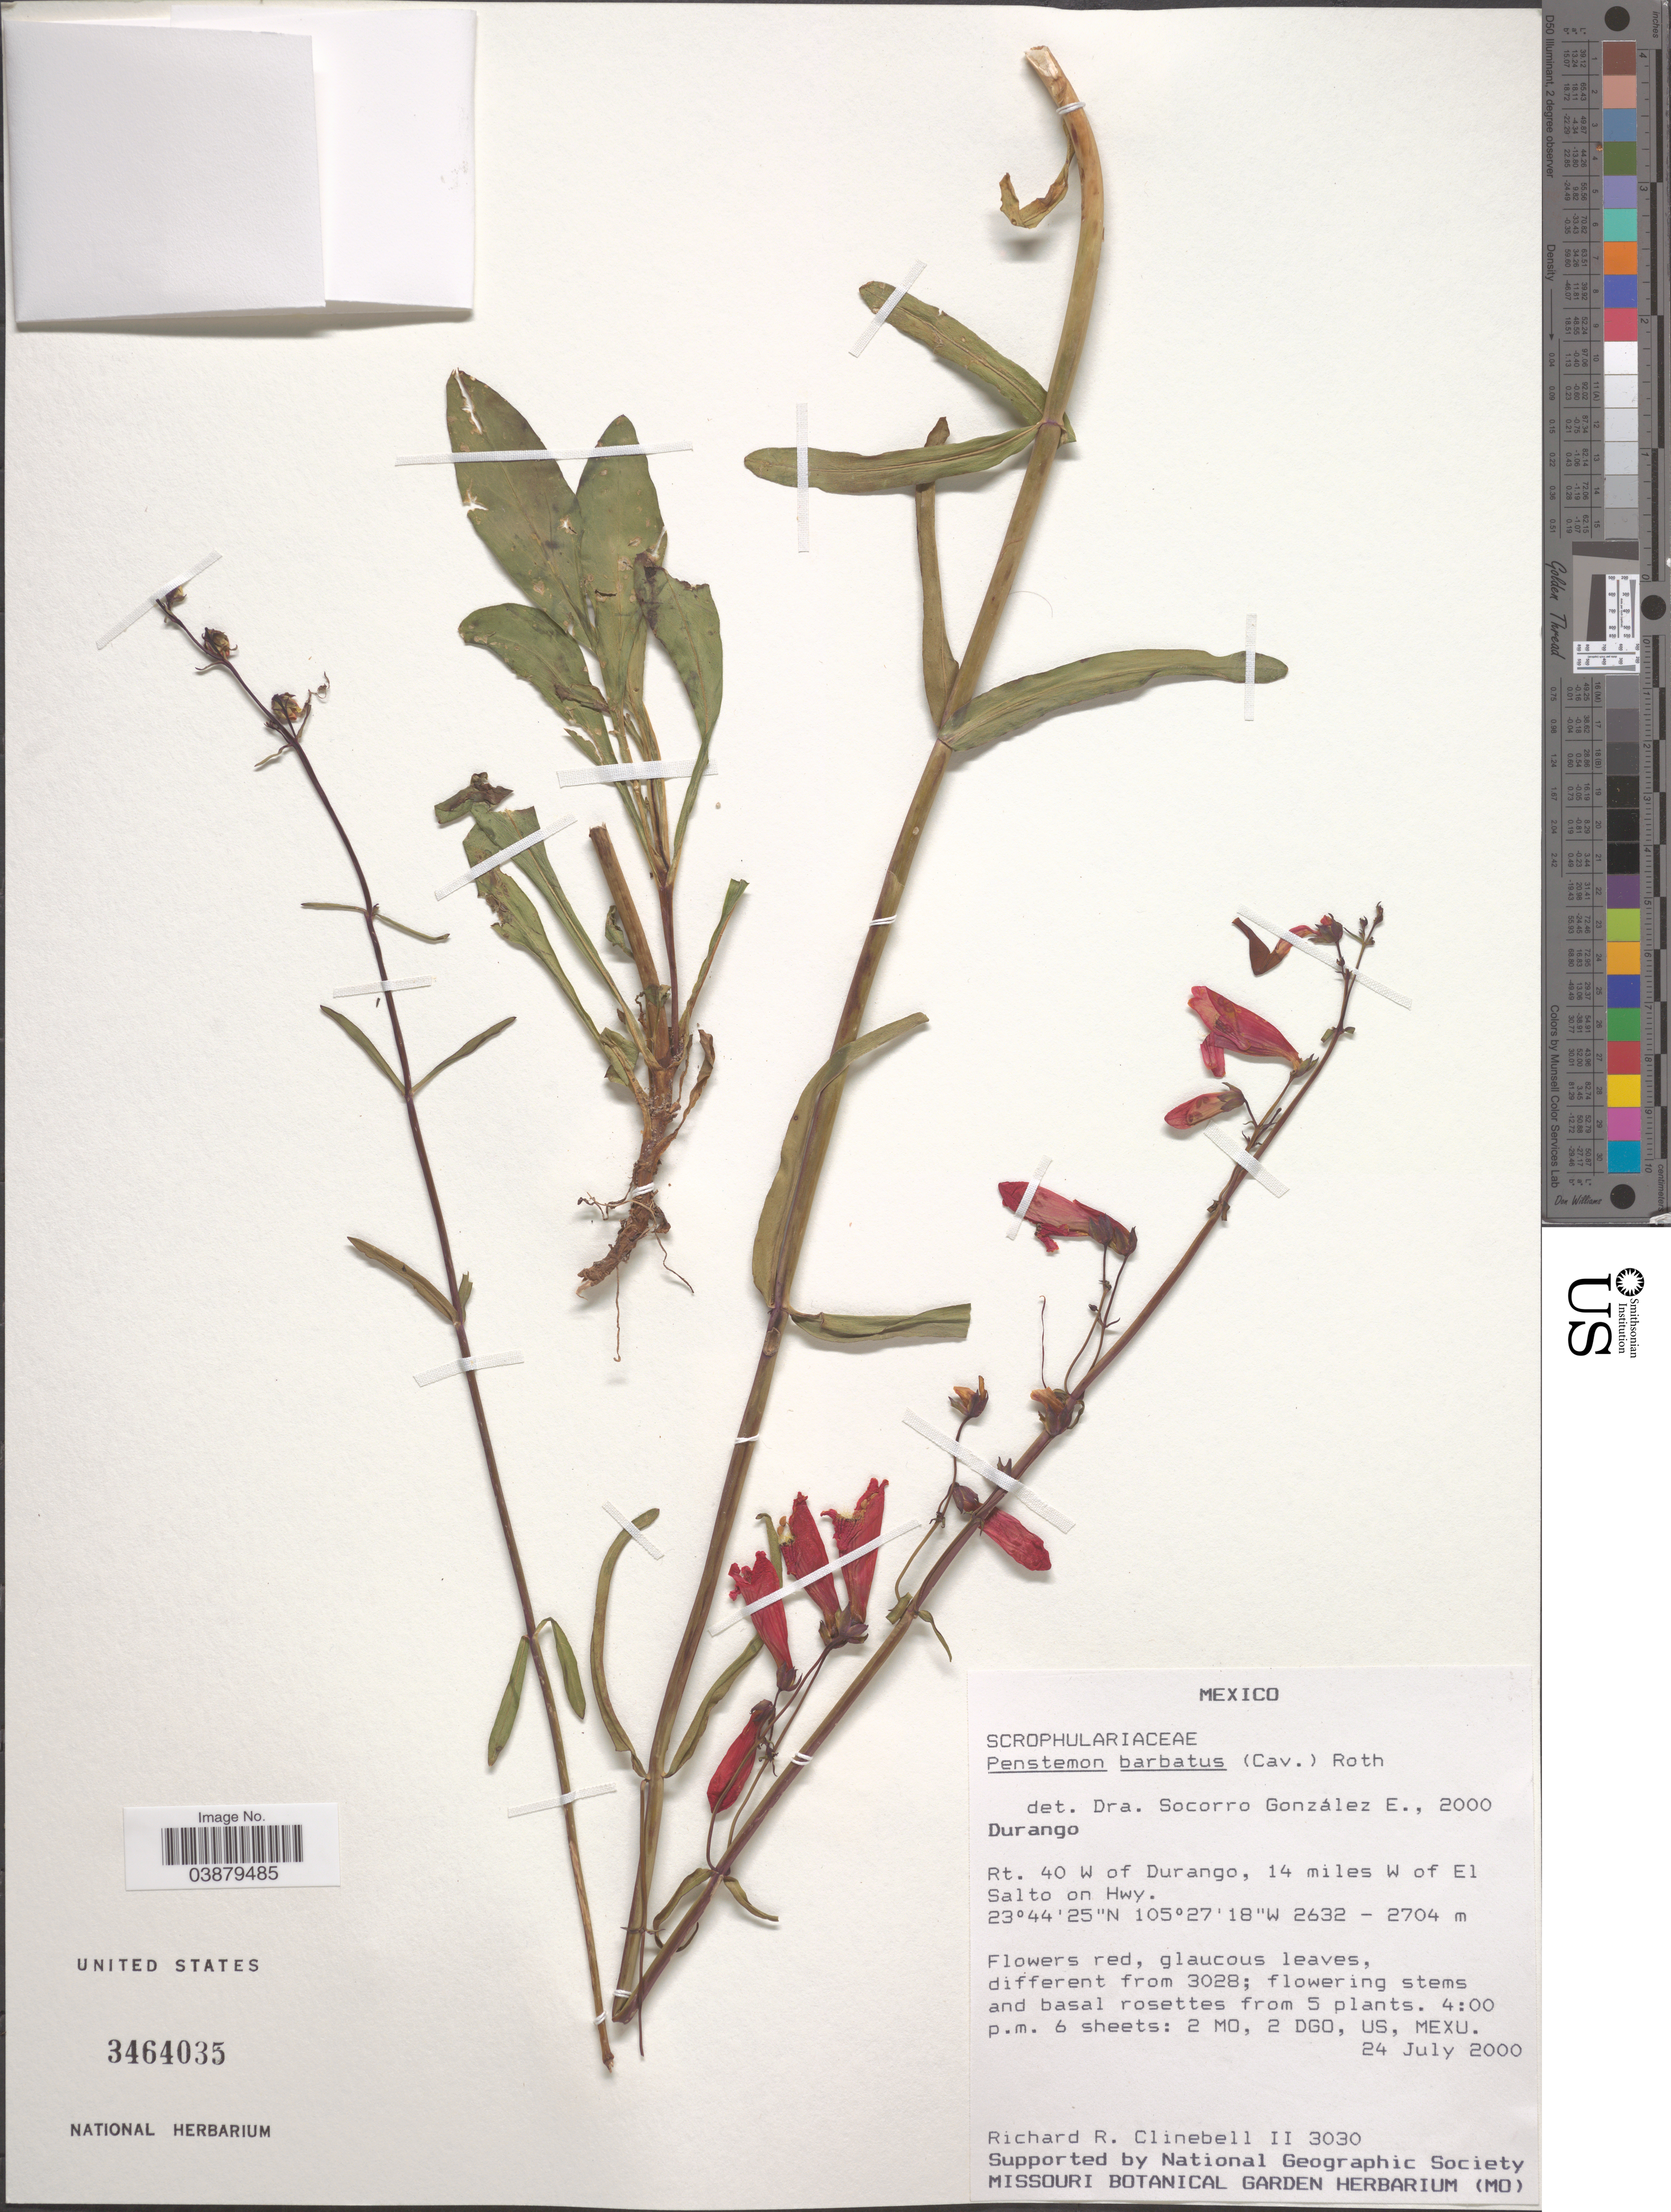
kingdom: Plantae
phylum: Tracheophyta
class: Magnoliopsida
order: Lamiales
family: Plantaginaceae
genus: Penstemon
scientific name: Penstemon barbatus subsp. barbatus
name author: (Cav.) Roth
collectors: R. Clinebell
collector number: II 3030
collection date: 2000-07-24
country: Mexico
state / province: Durango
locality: Rt. 40 W of Durango, 14 miles W of El Salto on Hwy.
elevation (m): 2632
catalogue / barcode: US 3464035